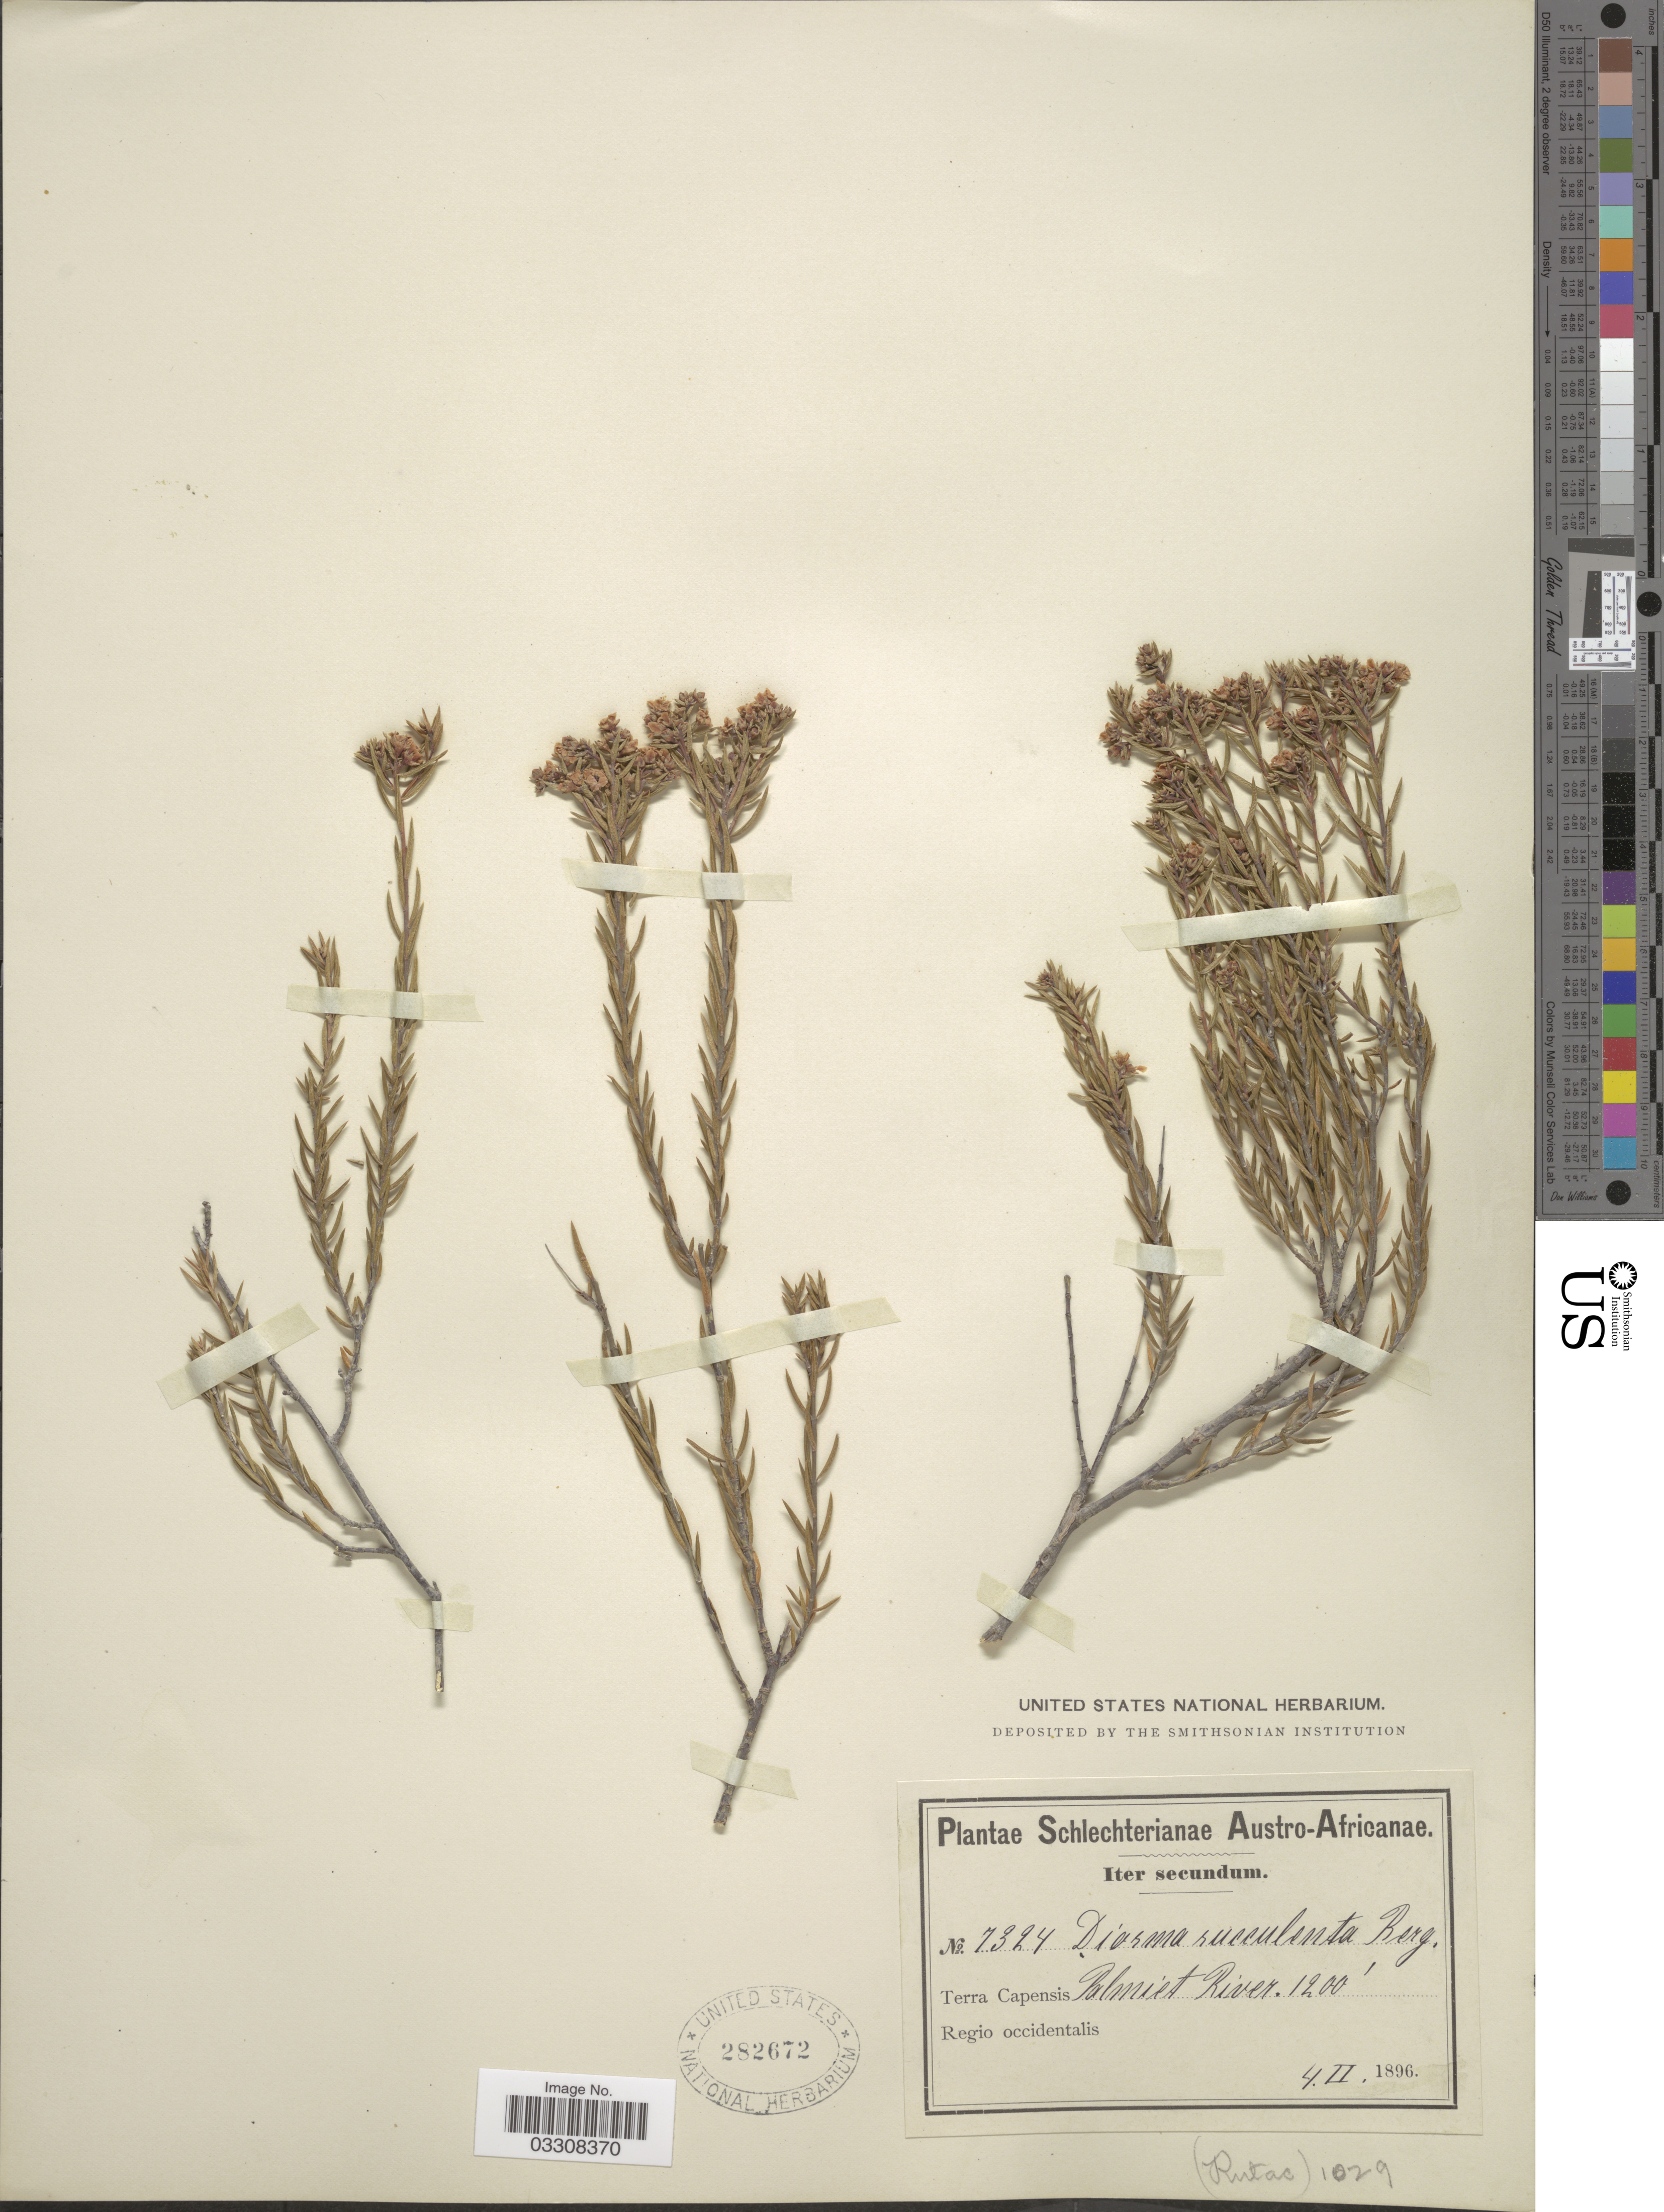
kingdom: Plantae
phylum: Tracheophyta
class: Magnoliopsida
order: Sapindales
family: Rutaceae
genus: Diosma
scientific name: Diosma succulenta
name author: P.J. Bergius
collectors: Schlechter, --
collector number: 7324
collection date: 1896-02-04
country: South Africa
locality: Austro-Africanae. Terra Capensis Palmiet River. Regio occidentalis.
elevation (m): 366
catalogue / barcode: US 282672